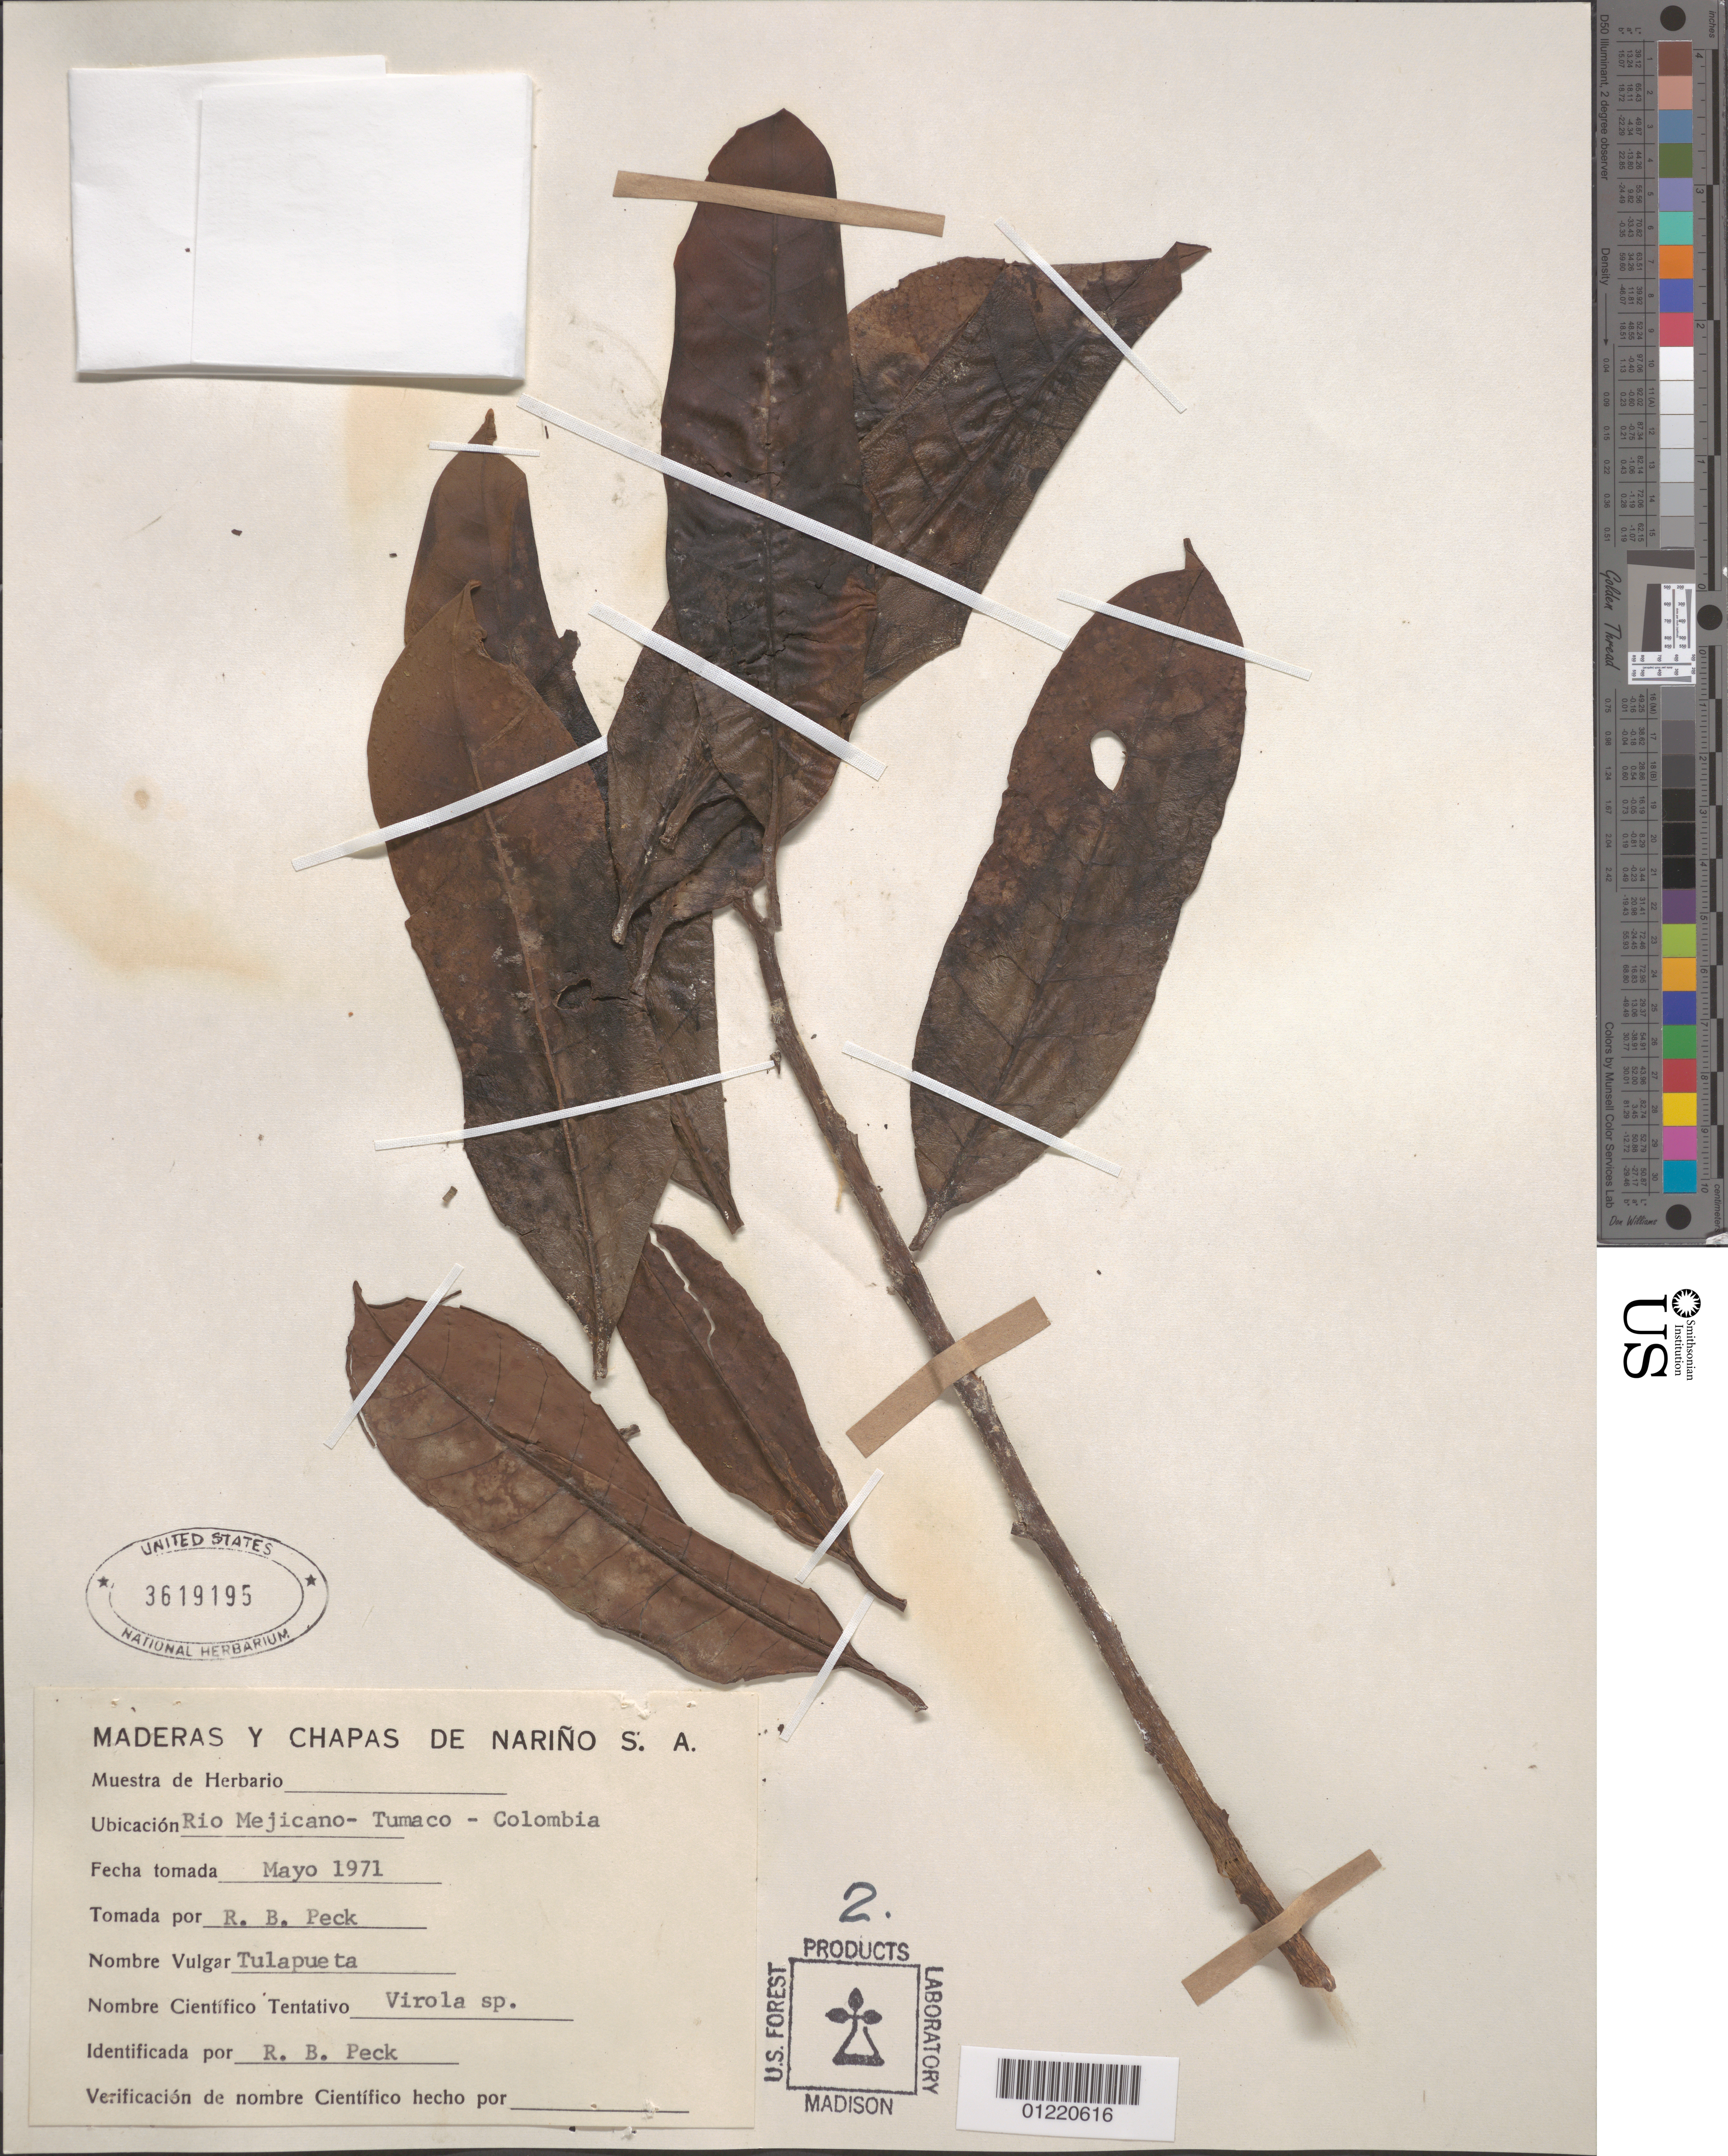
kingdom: Plantae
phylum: Tracheophyta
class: Magnoliopsida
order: Magnoliales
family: Myristicaceae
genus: Virola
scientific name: Virola sp.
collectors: R. Peck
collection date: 1971-05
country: Colombia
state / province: Nariño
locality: Rio Mejicano; Tumaco.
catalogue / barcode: US 3619195